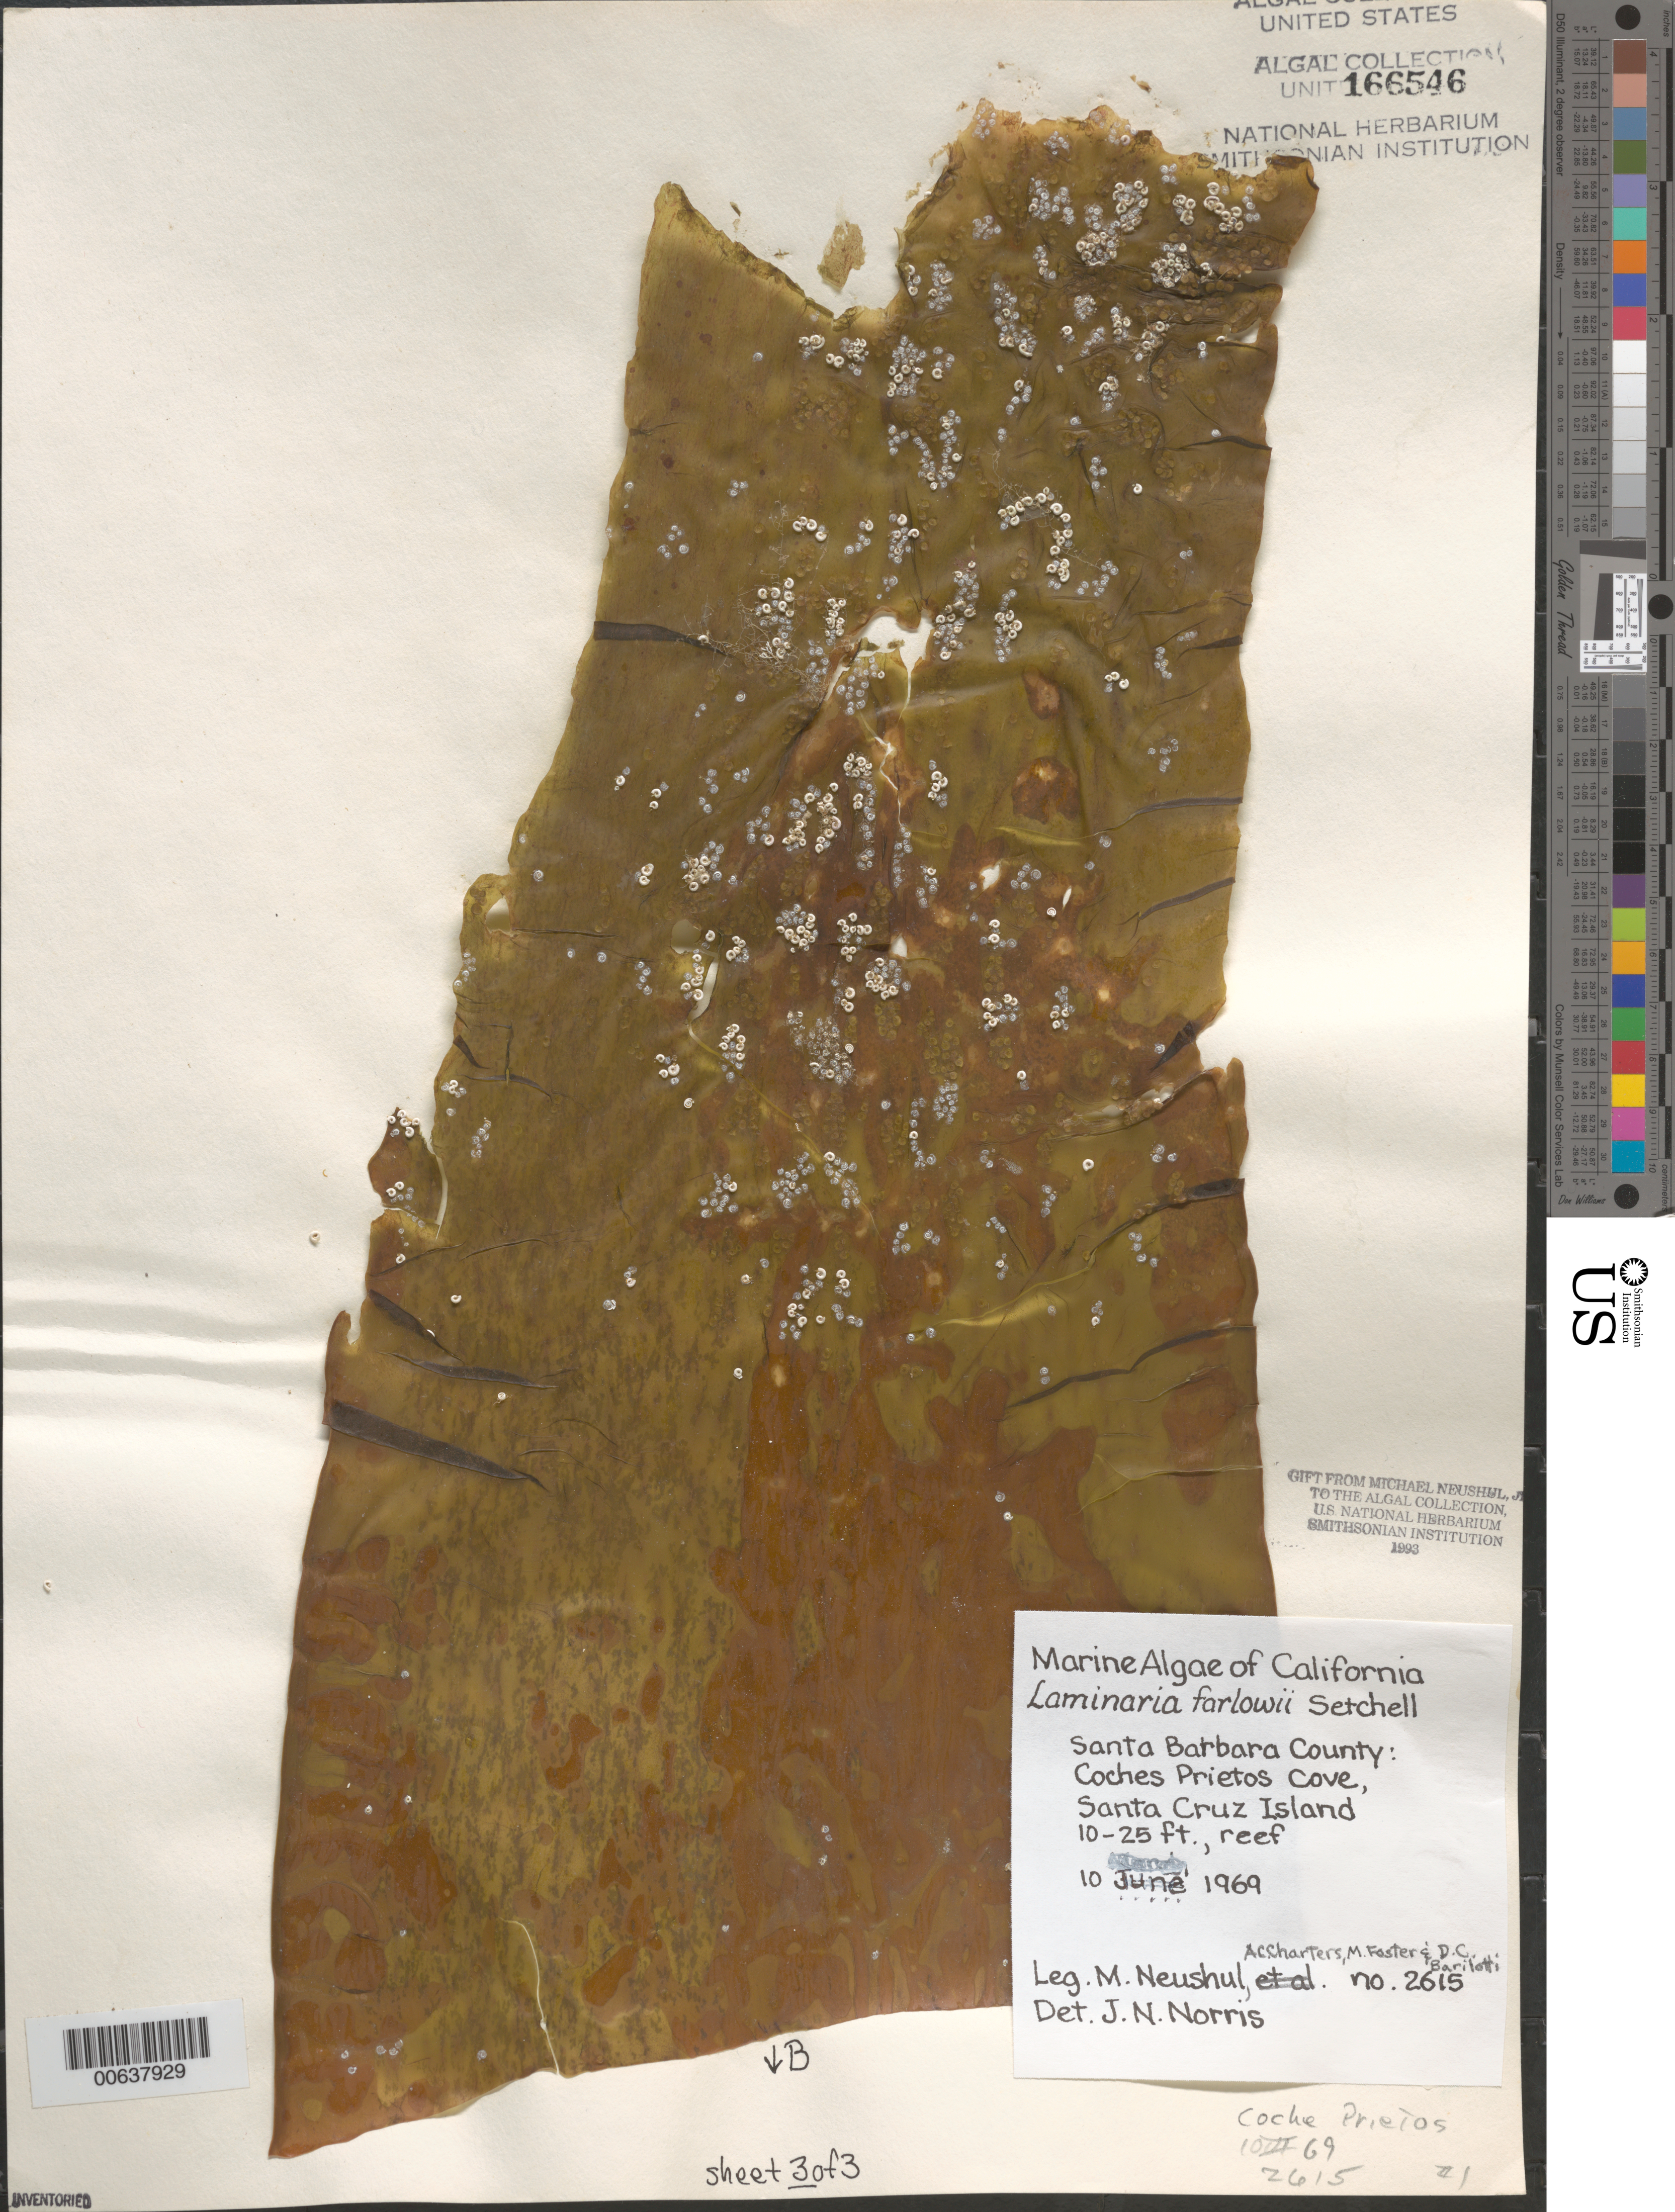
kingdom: Chromista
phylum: Ochrophyta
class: Phaeophyceae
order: Laminariales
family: Laminariaceae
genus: Laminaria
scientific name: Laminaria farlowii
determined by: Norris, James N.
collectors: M. Neushul, A. Charters, M. Foster & D. C. Barilotti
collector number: Neushul 2615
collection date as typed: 10 Jun 1969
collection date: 1969-06-10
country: United States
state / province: California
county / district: Santa Barbara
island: Santa Cruz Island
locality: Coches Prietos Cove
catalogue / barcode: US 166546